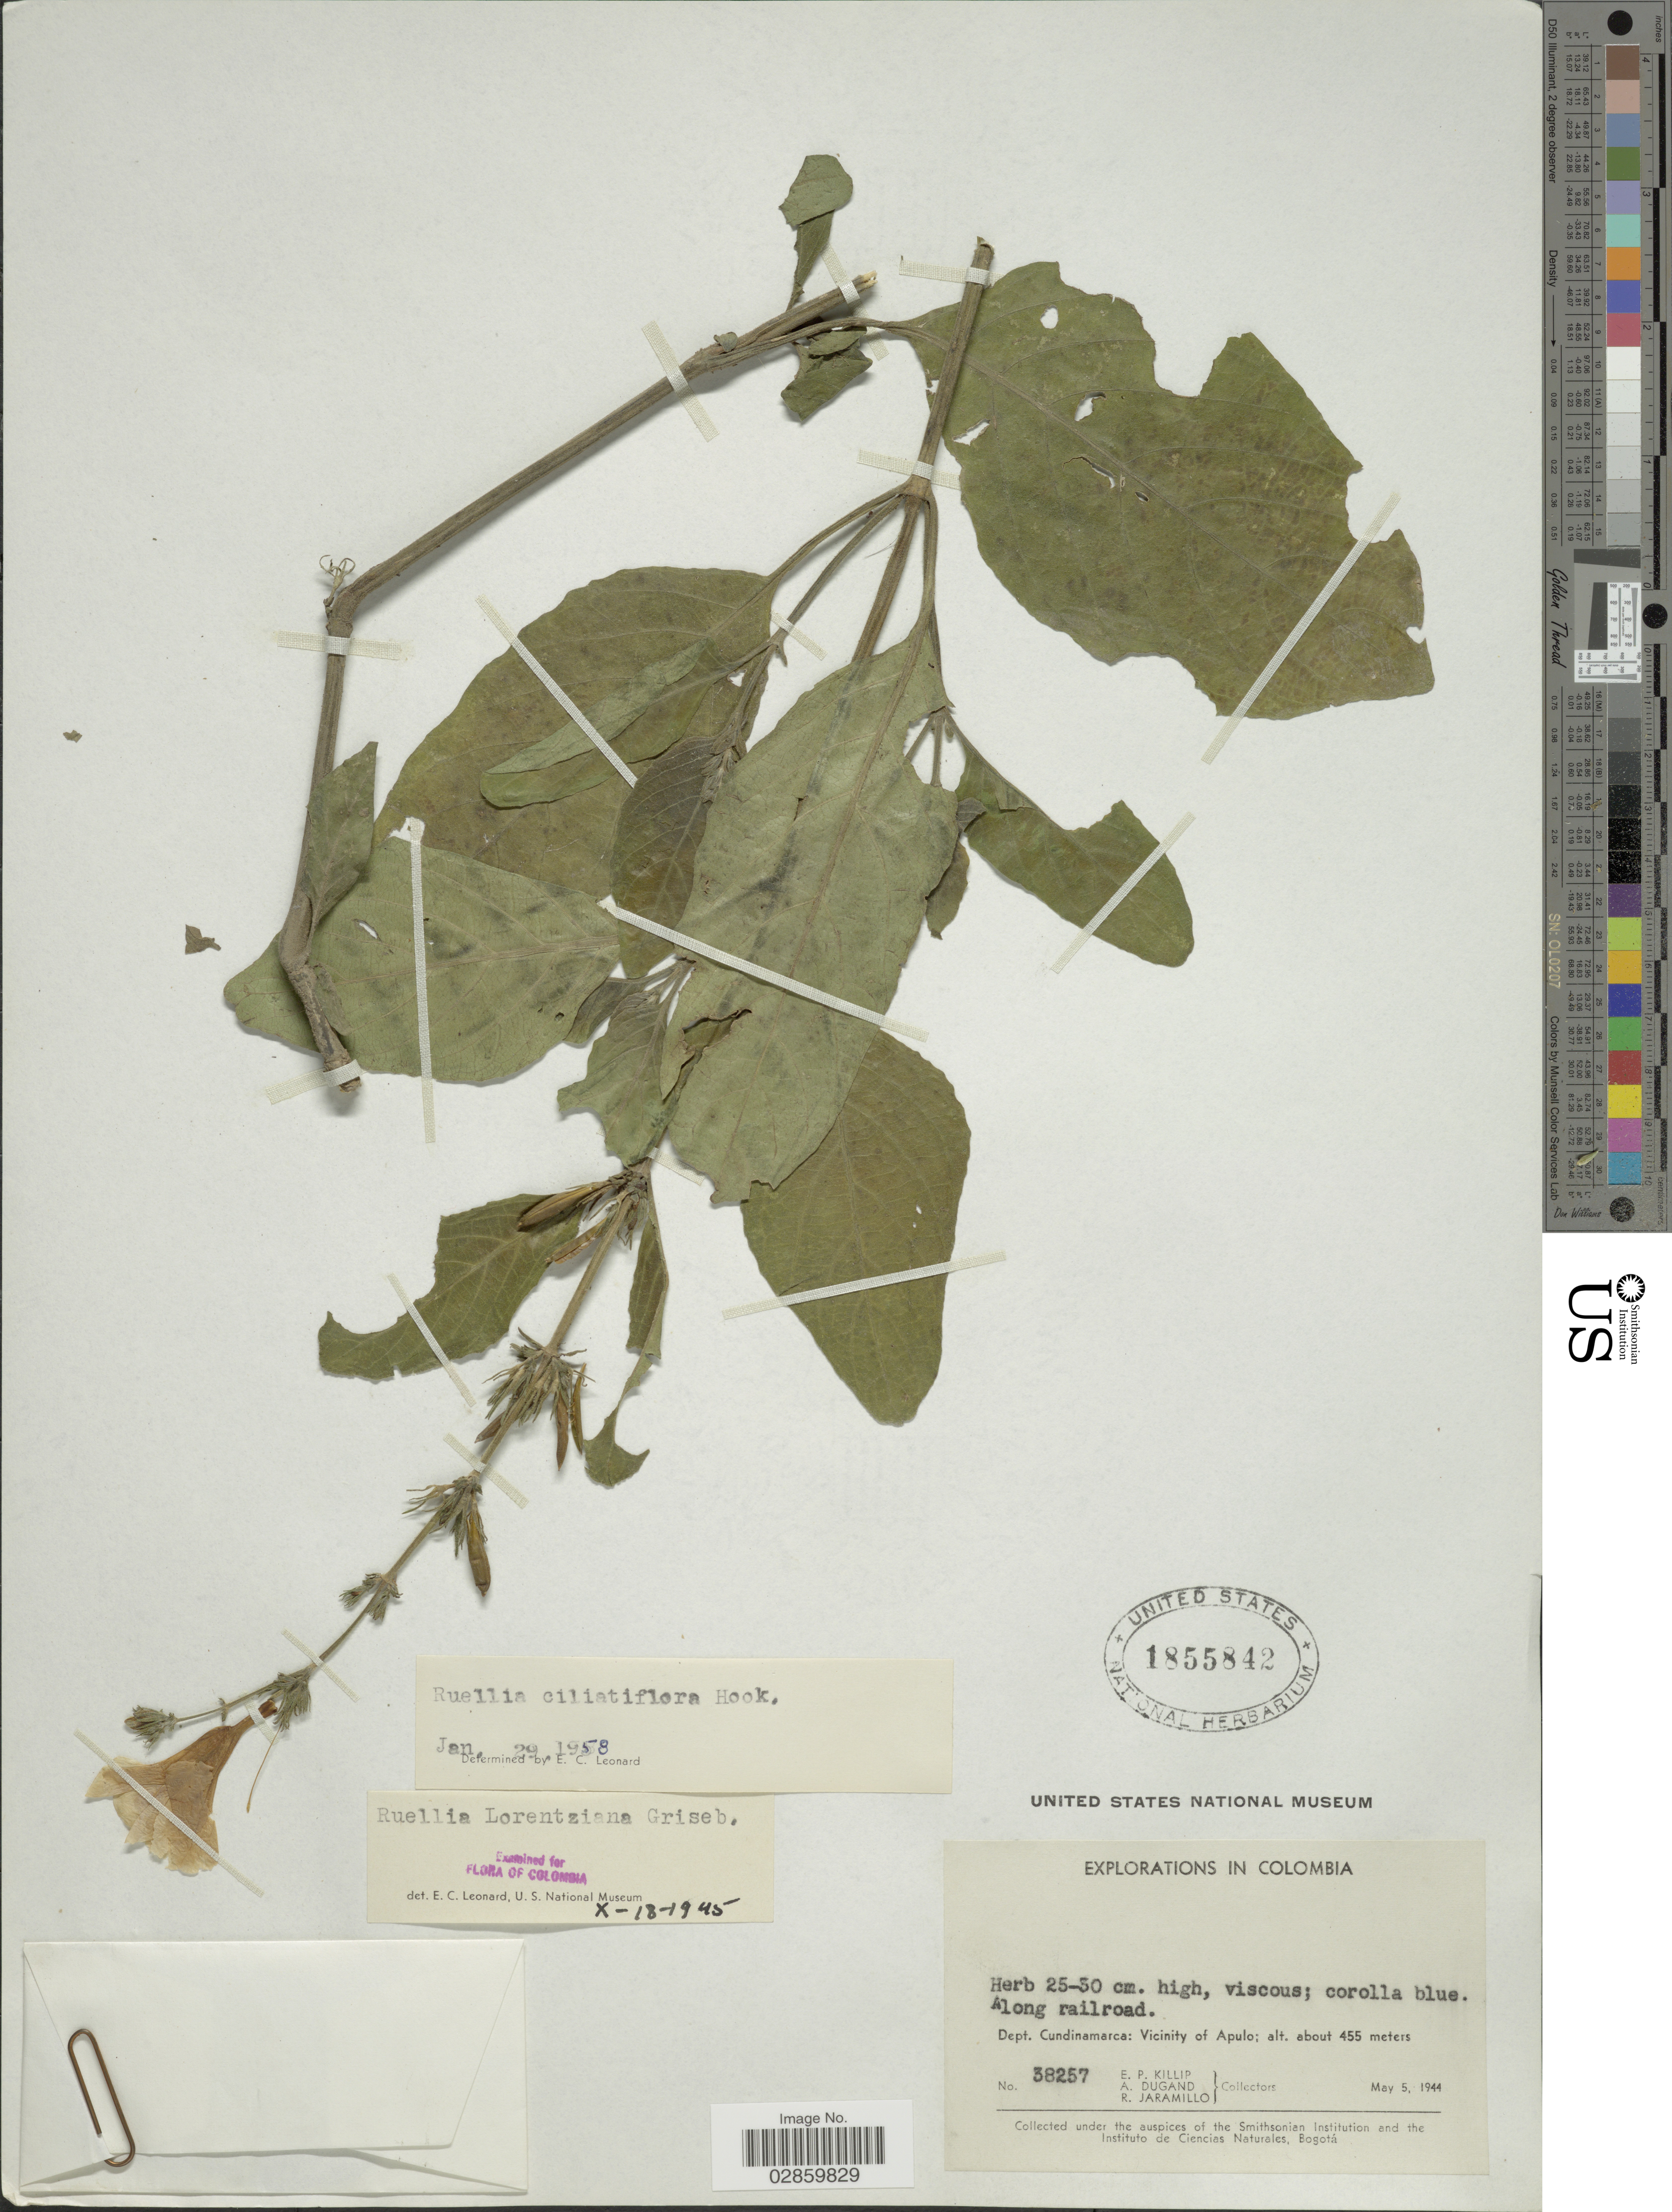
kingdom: Plantae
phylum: Tracheophyta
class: Magnoliopsida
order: Lamiales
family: Acanthaceae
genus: Ruellia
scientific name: Ruellia ciliatiflora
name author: Hook.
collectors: E. P. Killip, A. Dugand & R. Jaramillo M.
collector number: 38257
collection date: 1944-05-05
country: Colombia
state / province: Cundinamarca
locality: Dept. Cundinamarca: Vicinity of Apulo.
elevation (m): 455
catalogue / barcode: US 1855842